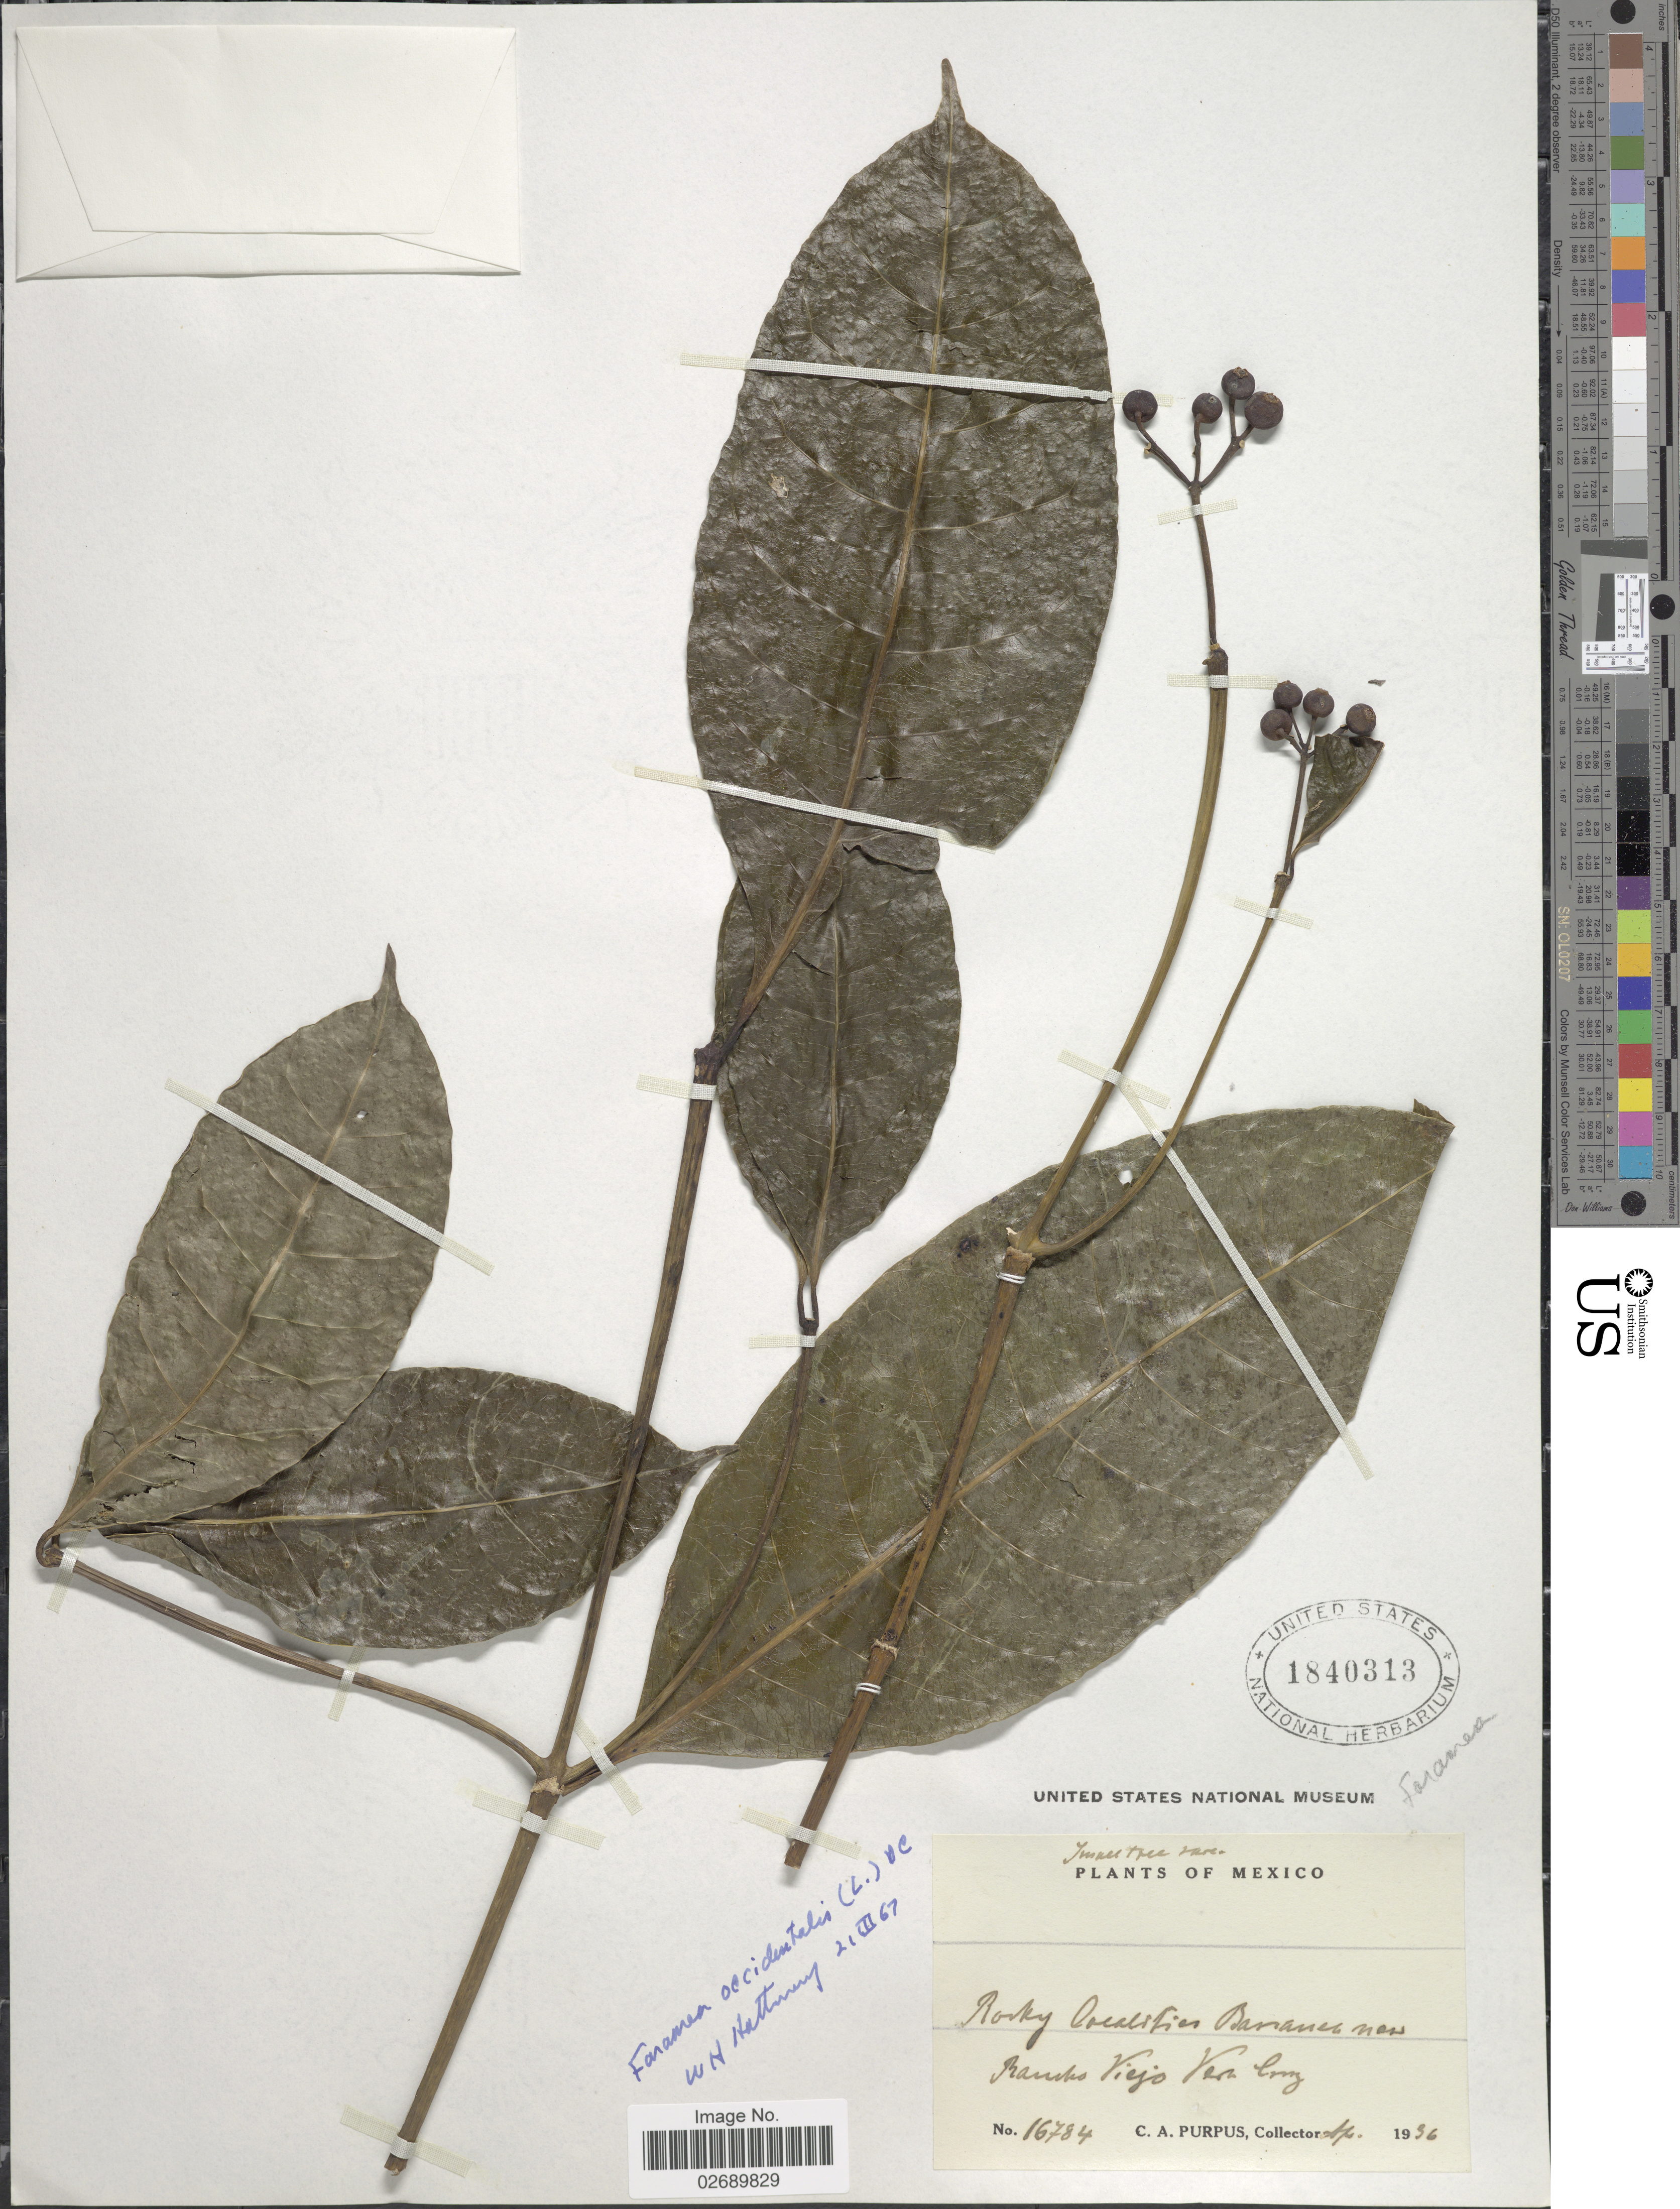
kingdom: Plantae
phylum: Tracheophyta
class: Magnoliopsida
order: Gentianales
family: Rubiaceae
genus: Faramea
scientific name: Faramea occidentalis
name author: (L.) A. Rich.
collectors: C. A. Purpus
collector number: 16784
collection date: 1936-09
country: Mexico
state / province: Veracruz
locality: Near Rancho Viejo Vera Cruz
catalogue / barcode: US 1840313